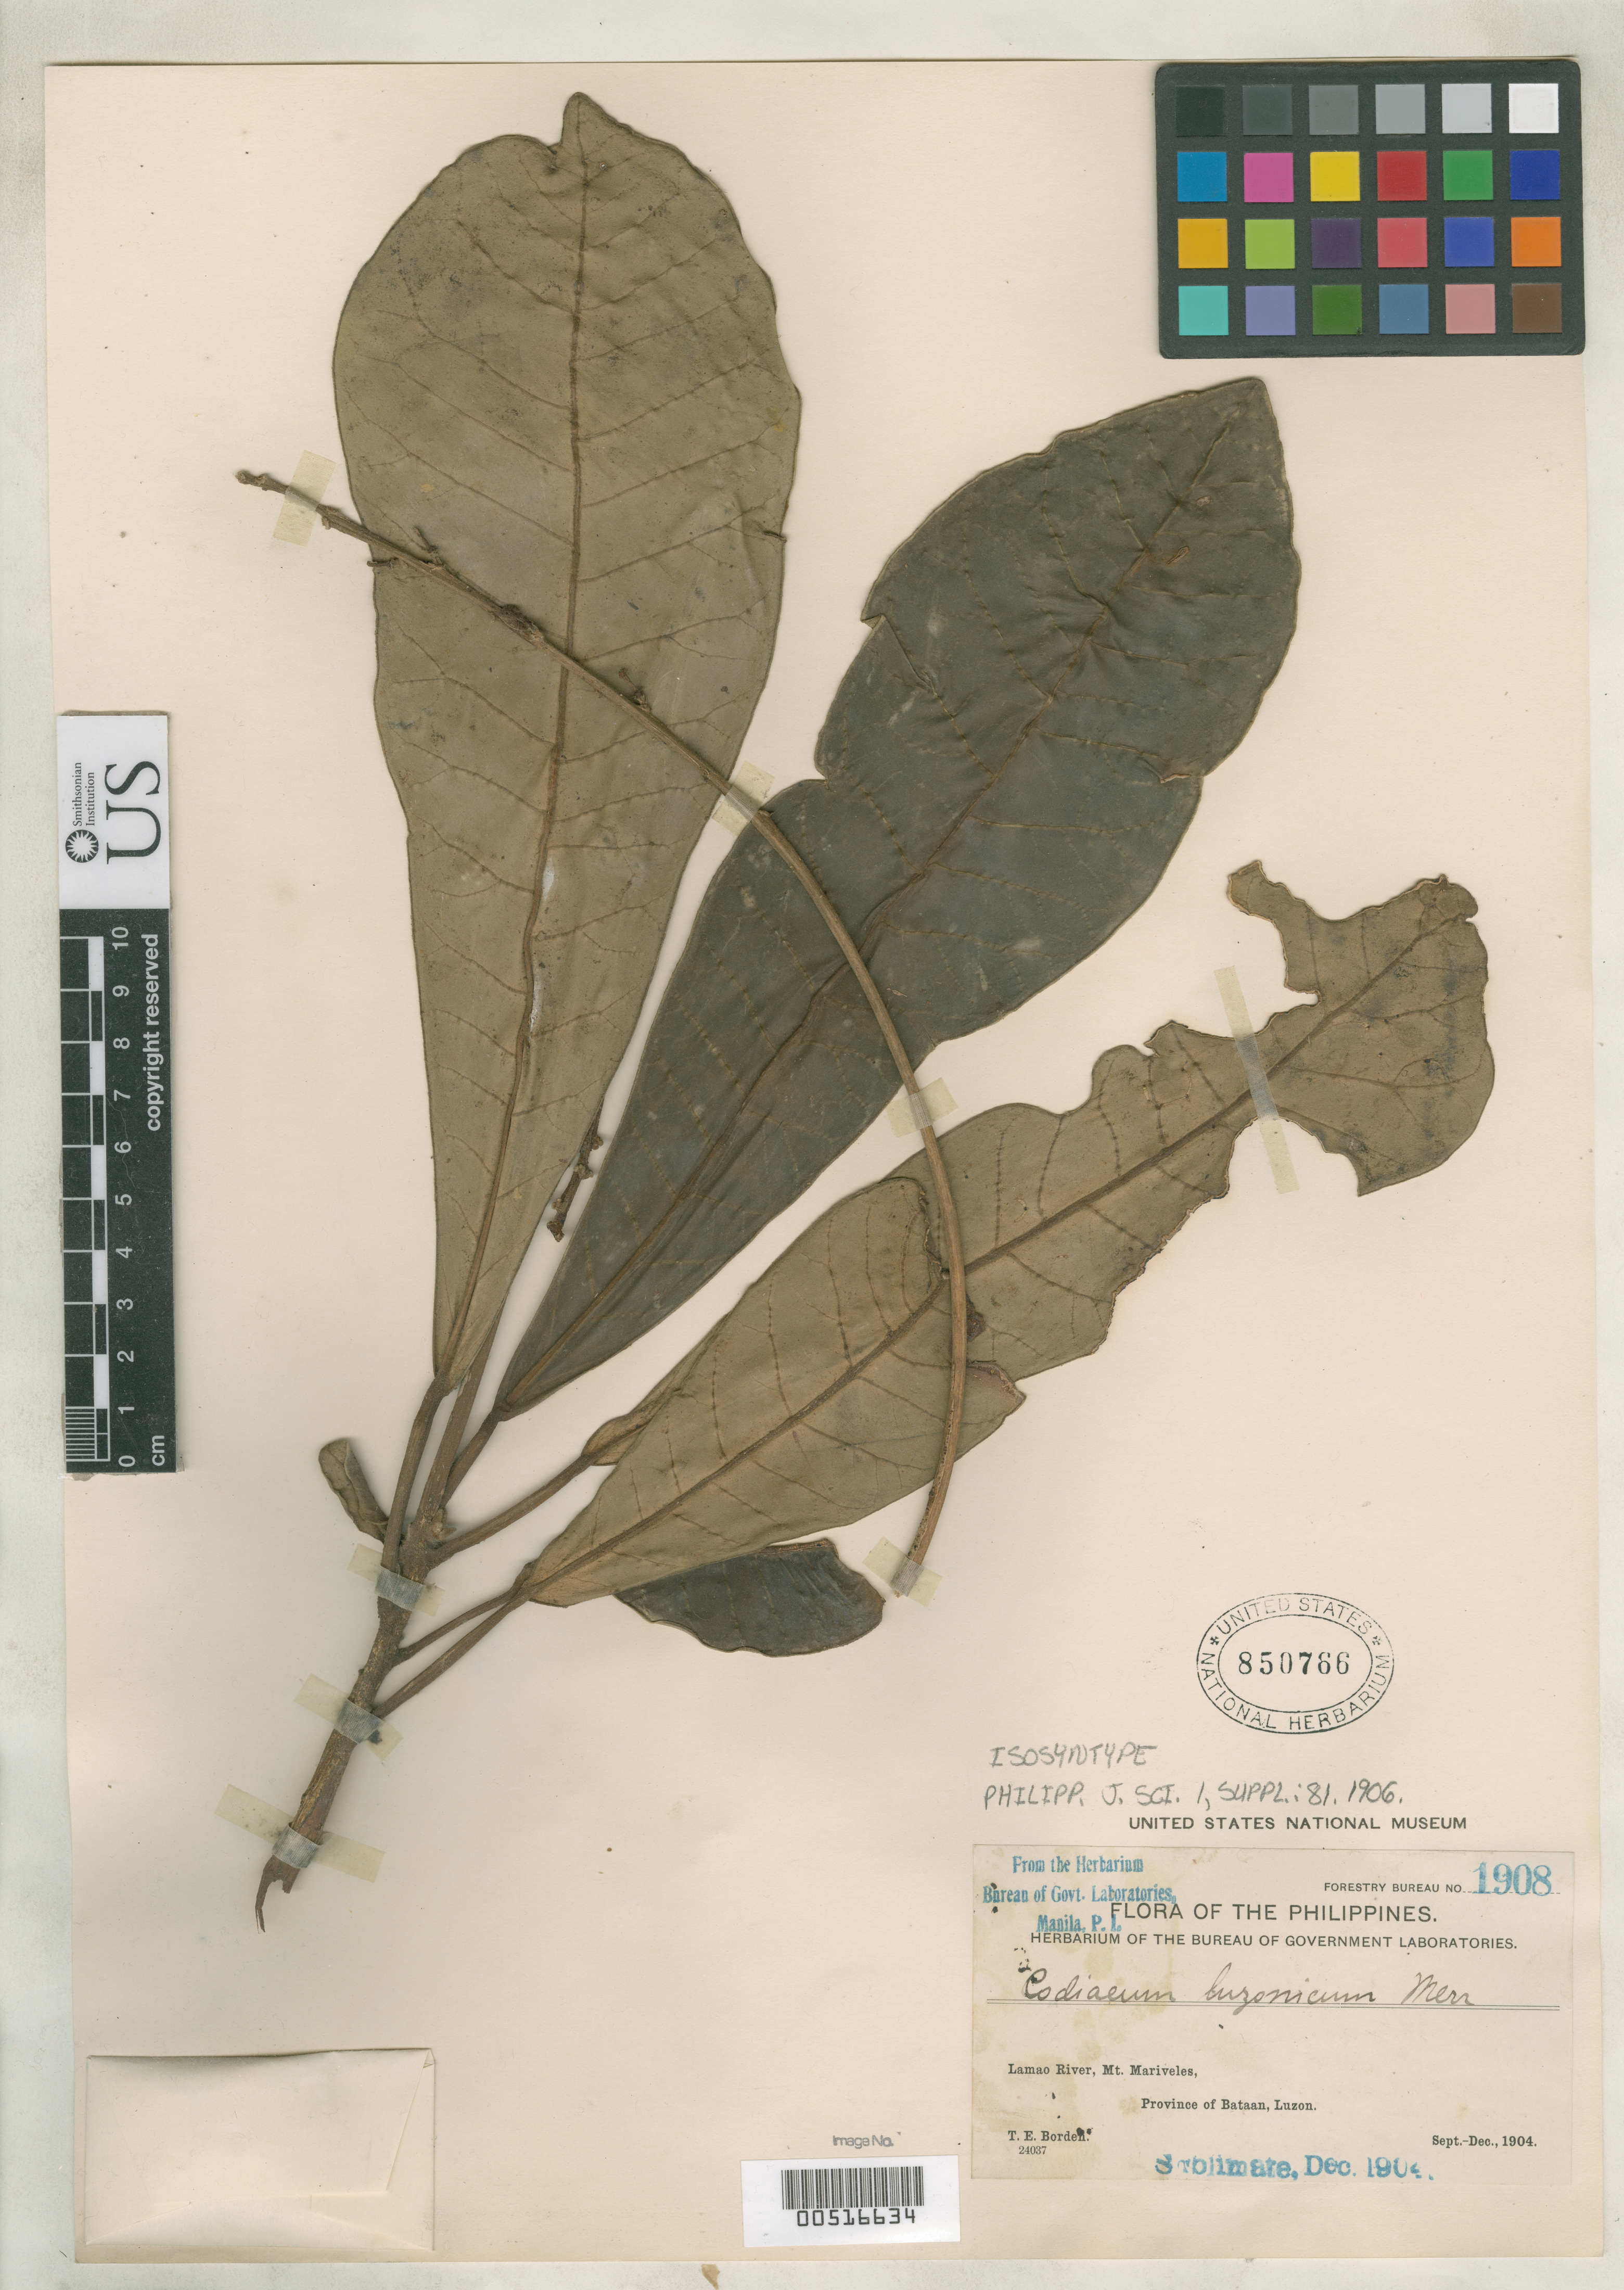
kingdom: Plantae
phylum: Tracheophyta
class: Magnoliopsida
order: Malpighiales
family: Euphorbiaceae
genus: Codiaeum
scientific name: Codiaeum luzonicum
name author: Merr.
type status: Isosyntype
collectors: T. E. Borden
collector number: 1908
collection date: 1904-09/1904-12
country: Philippines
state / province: Central Luzon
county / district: Bataan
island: Luzon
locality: Lamao River, Mt Mariveles, Province of Bataan, Luzon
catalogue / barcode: US 850786